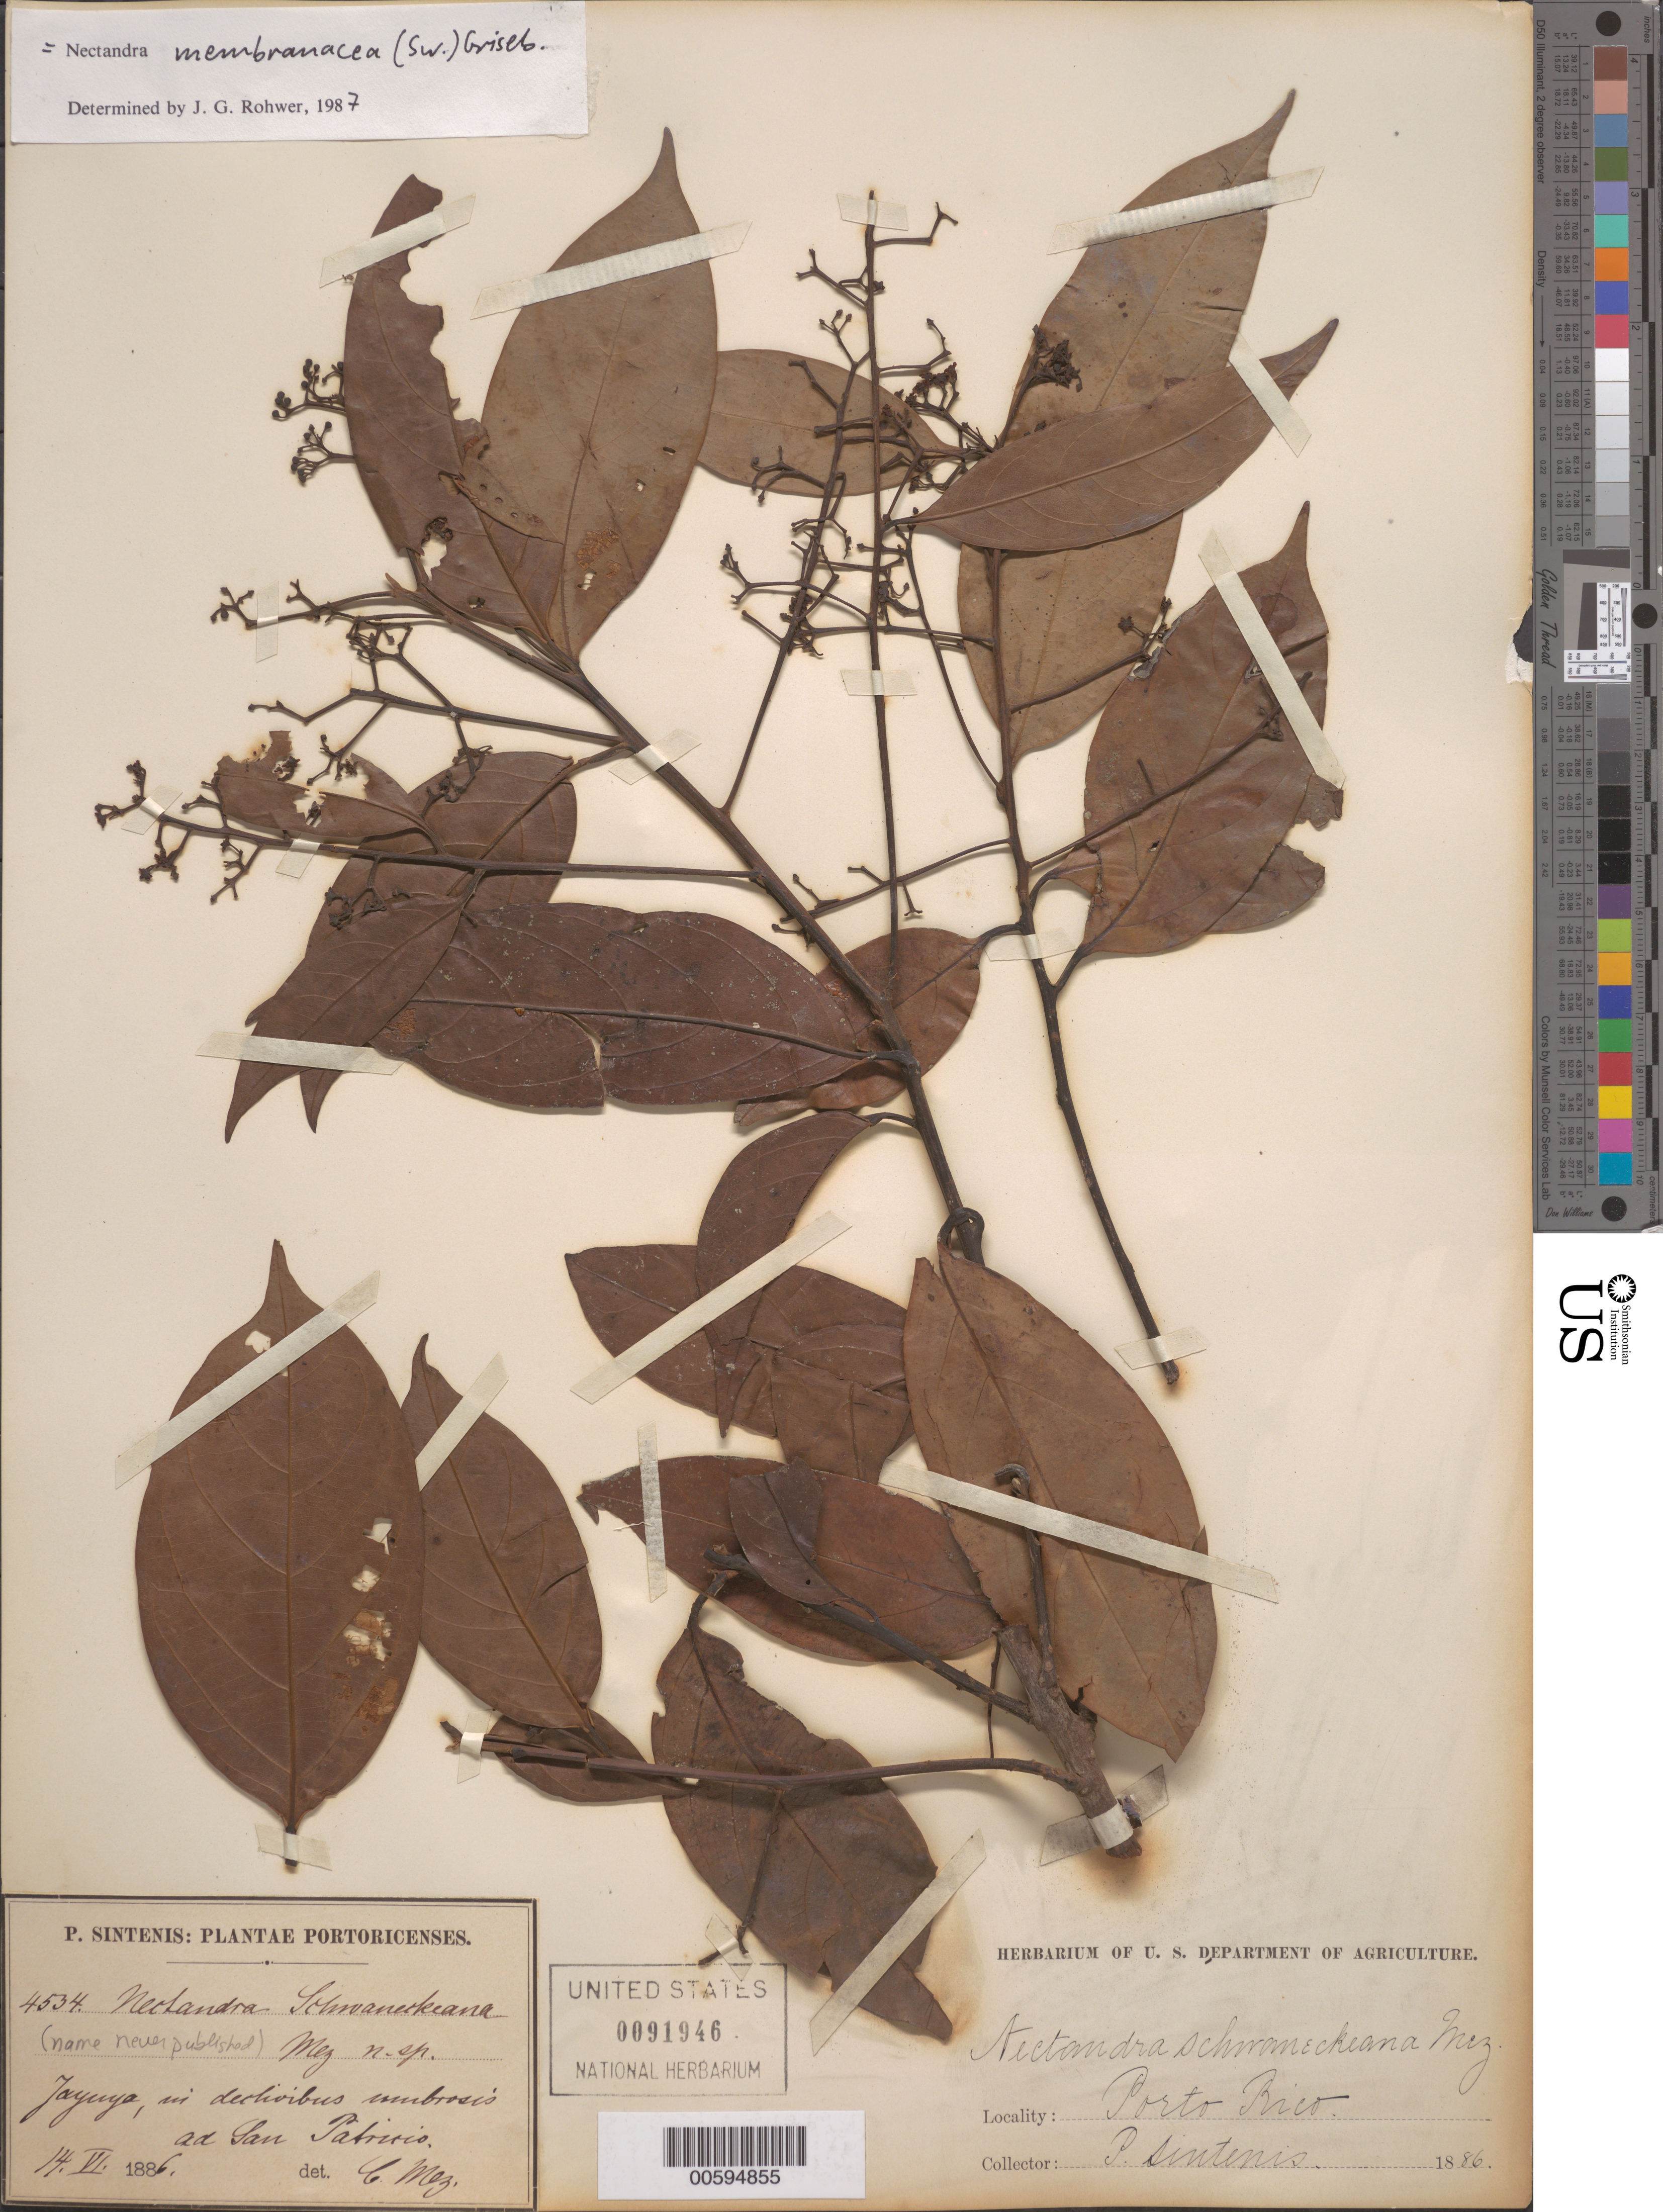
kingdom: Plantae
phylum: Tracheophyta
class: Magnoliopsida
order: Laurales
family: Lauraceae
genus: Nectandra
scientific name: Nectandra membranacea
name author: (Sw.) Griseb.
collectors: P. Sintenis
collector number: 4534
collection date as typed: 14 Jun 1886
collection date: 1886-06-14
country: Puerto Rico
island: Greater Antilles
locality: Jayuya, in declivibus umbrosis ad San Patricio.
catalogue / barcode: US 91946